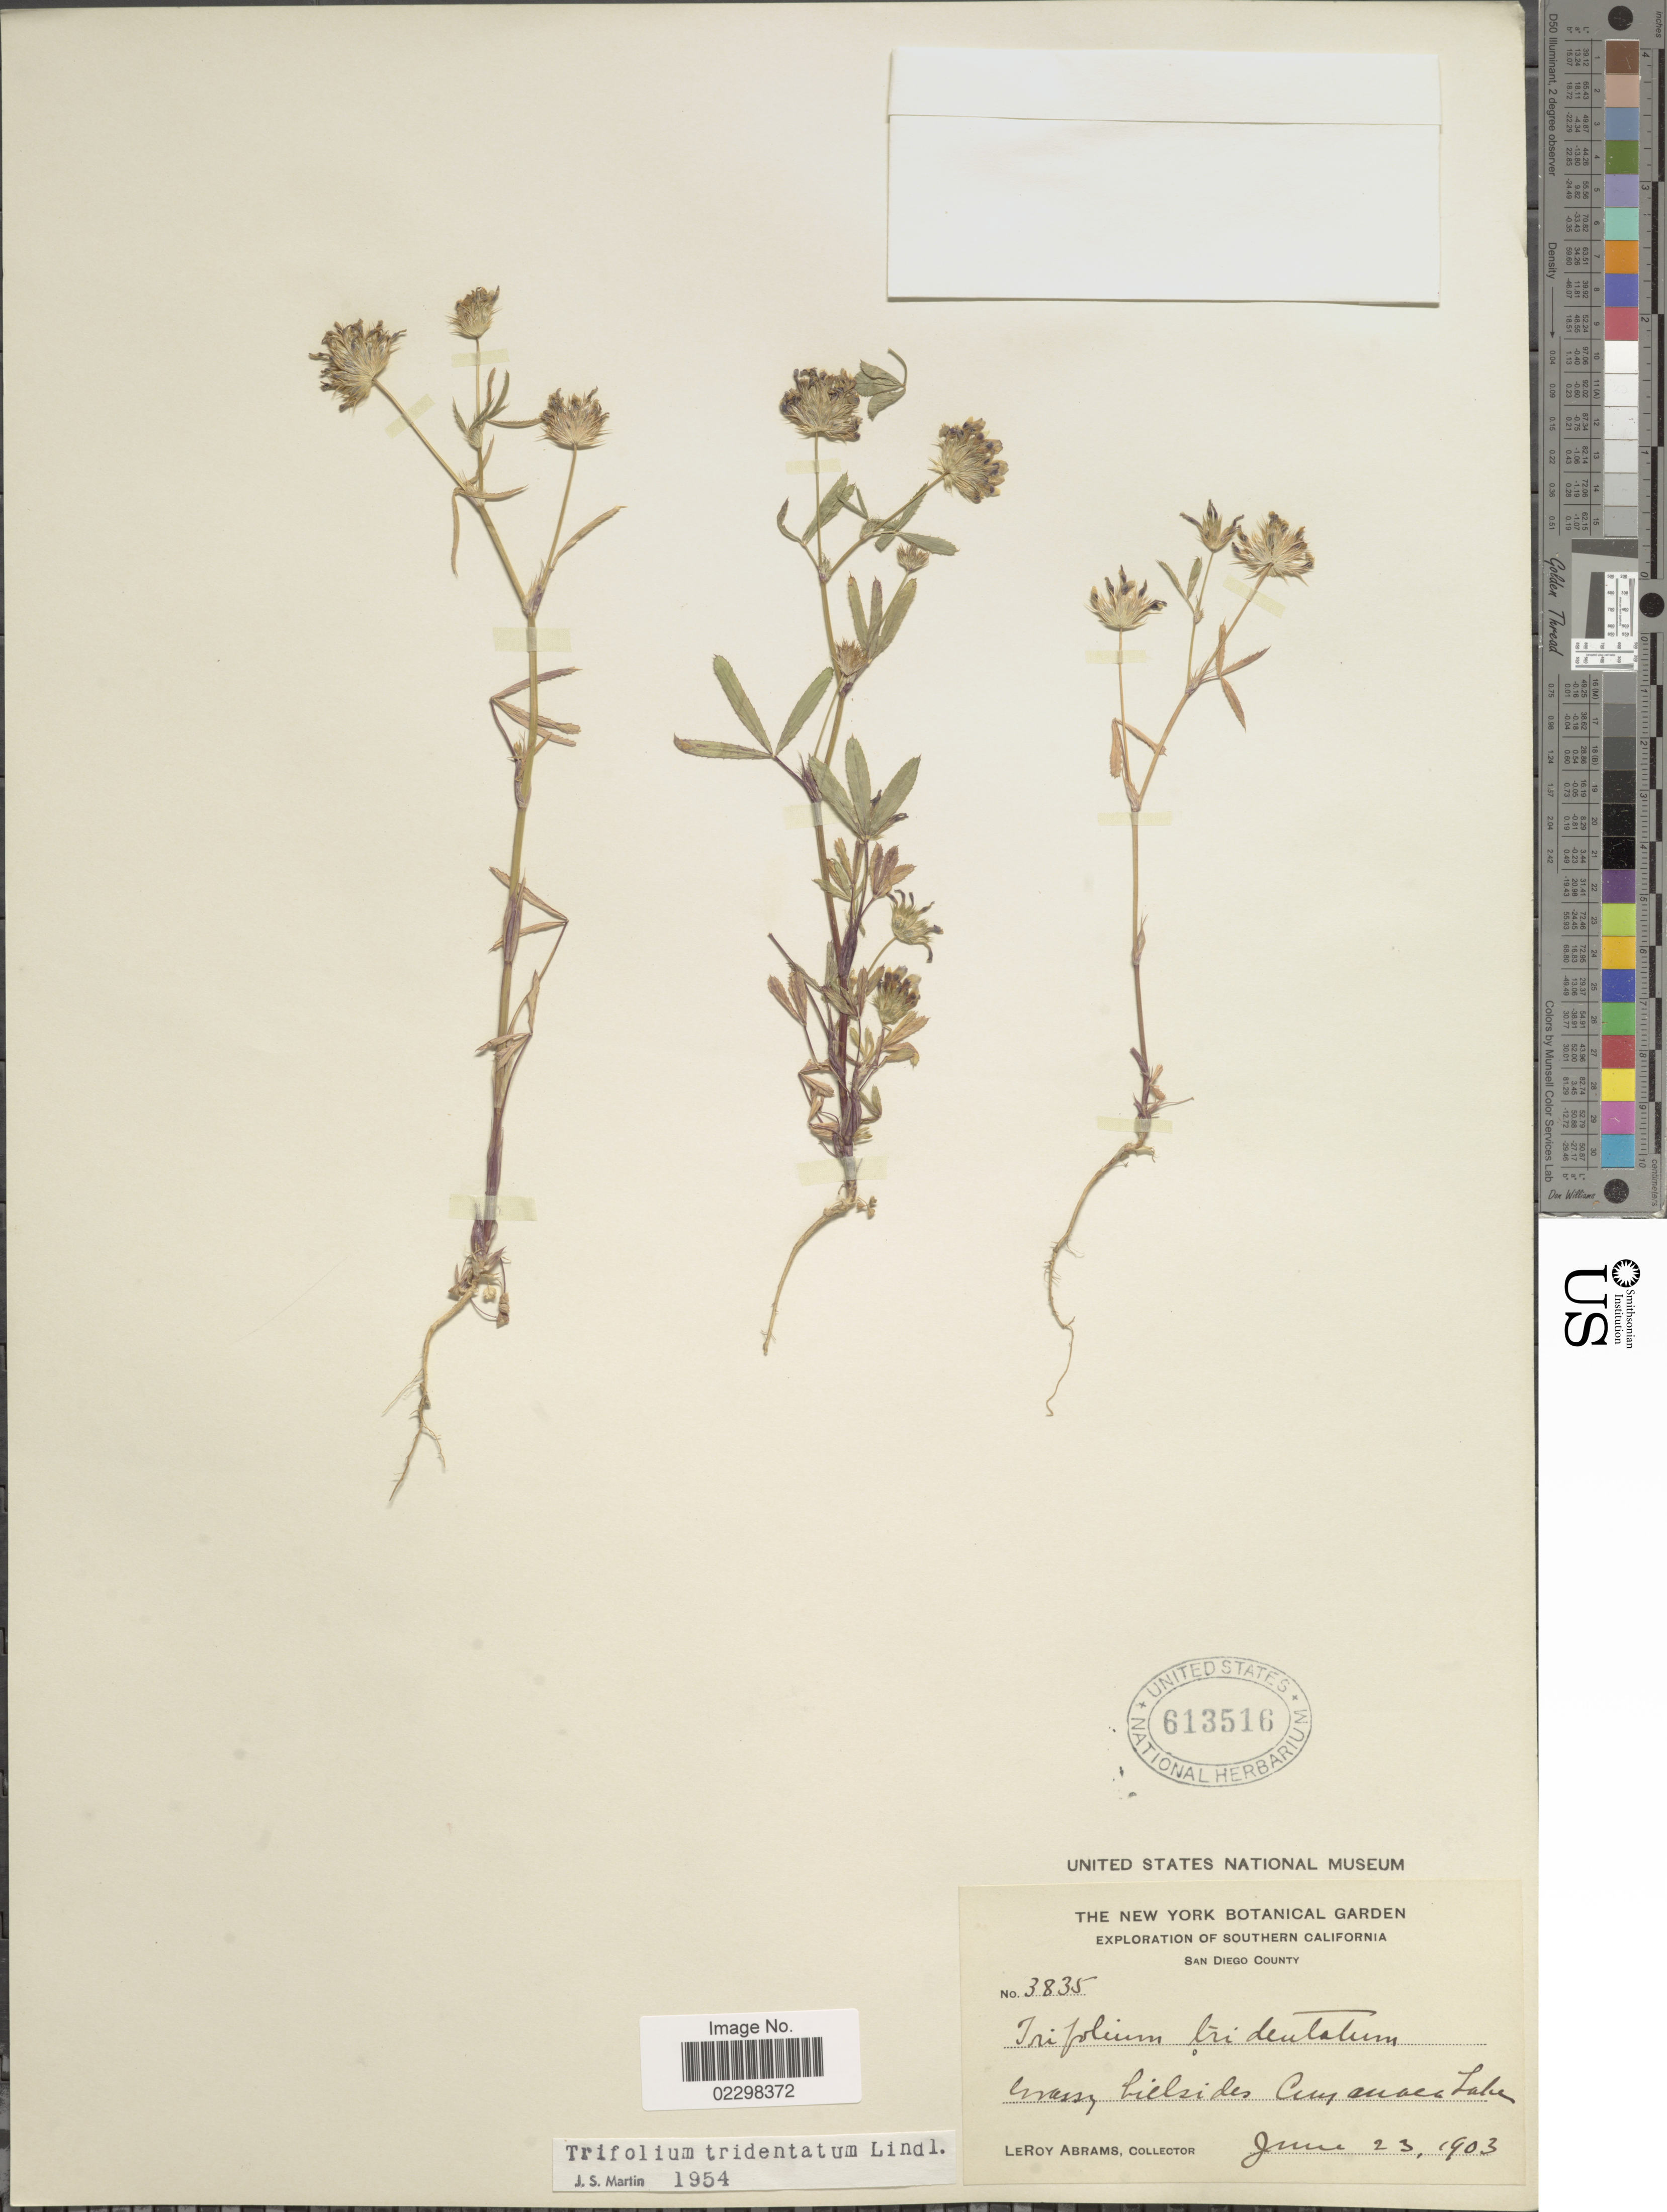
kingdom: Plantae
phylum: Tracheophyta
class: Magnoliopsida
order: Fabales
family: Fabaceae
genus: Trifolium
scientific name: Trifolium tridentatum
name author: Lindl.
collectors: L. Abrams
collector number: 3835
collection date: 1903-06-23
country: United States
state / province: California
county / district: San Diego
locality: Southern California, San Diego County, Grassy hillsides Cuyanaca Lake.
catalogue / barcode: US 613516